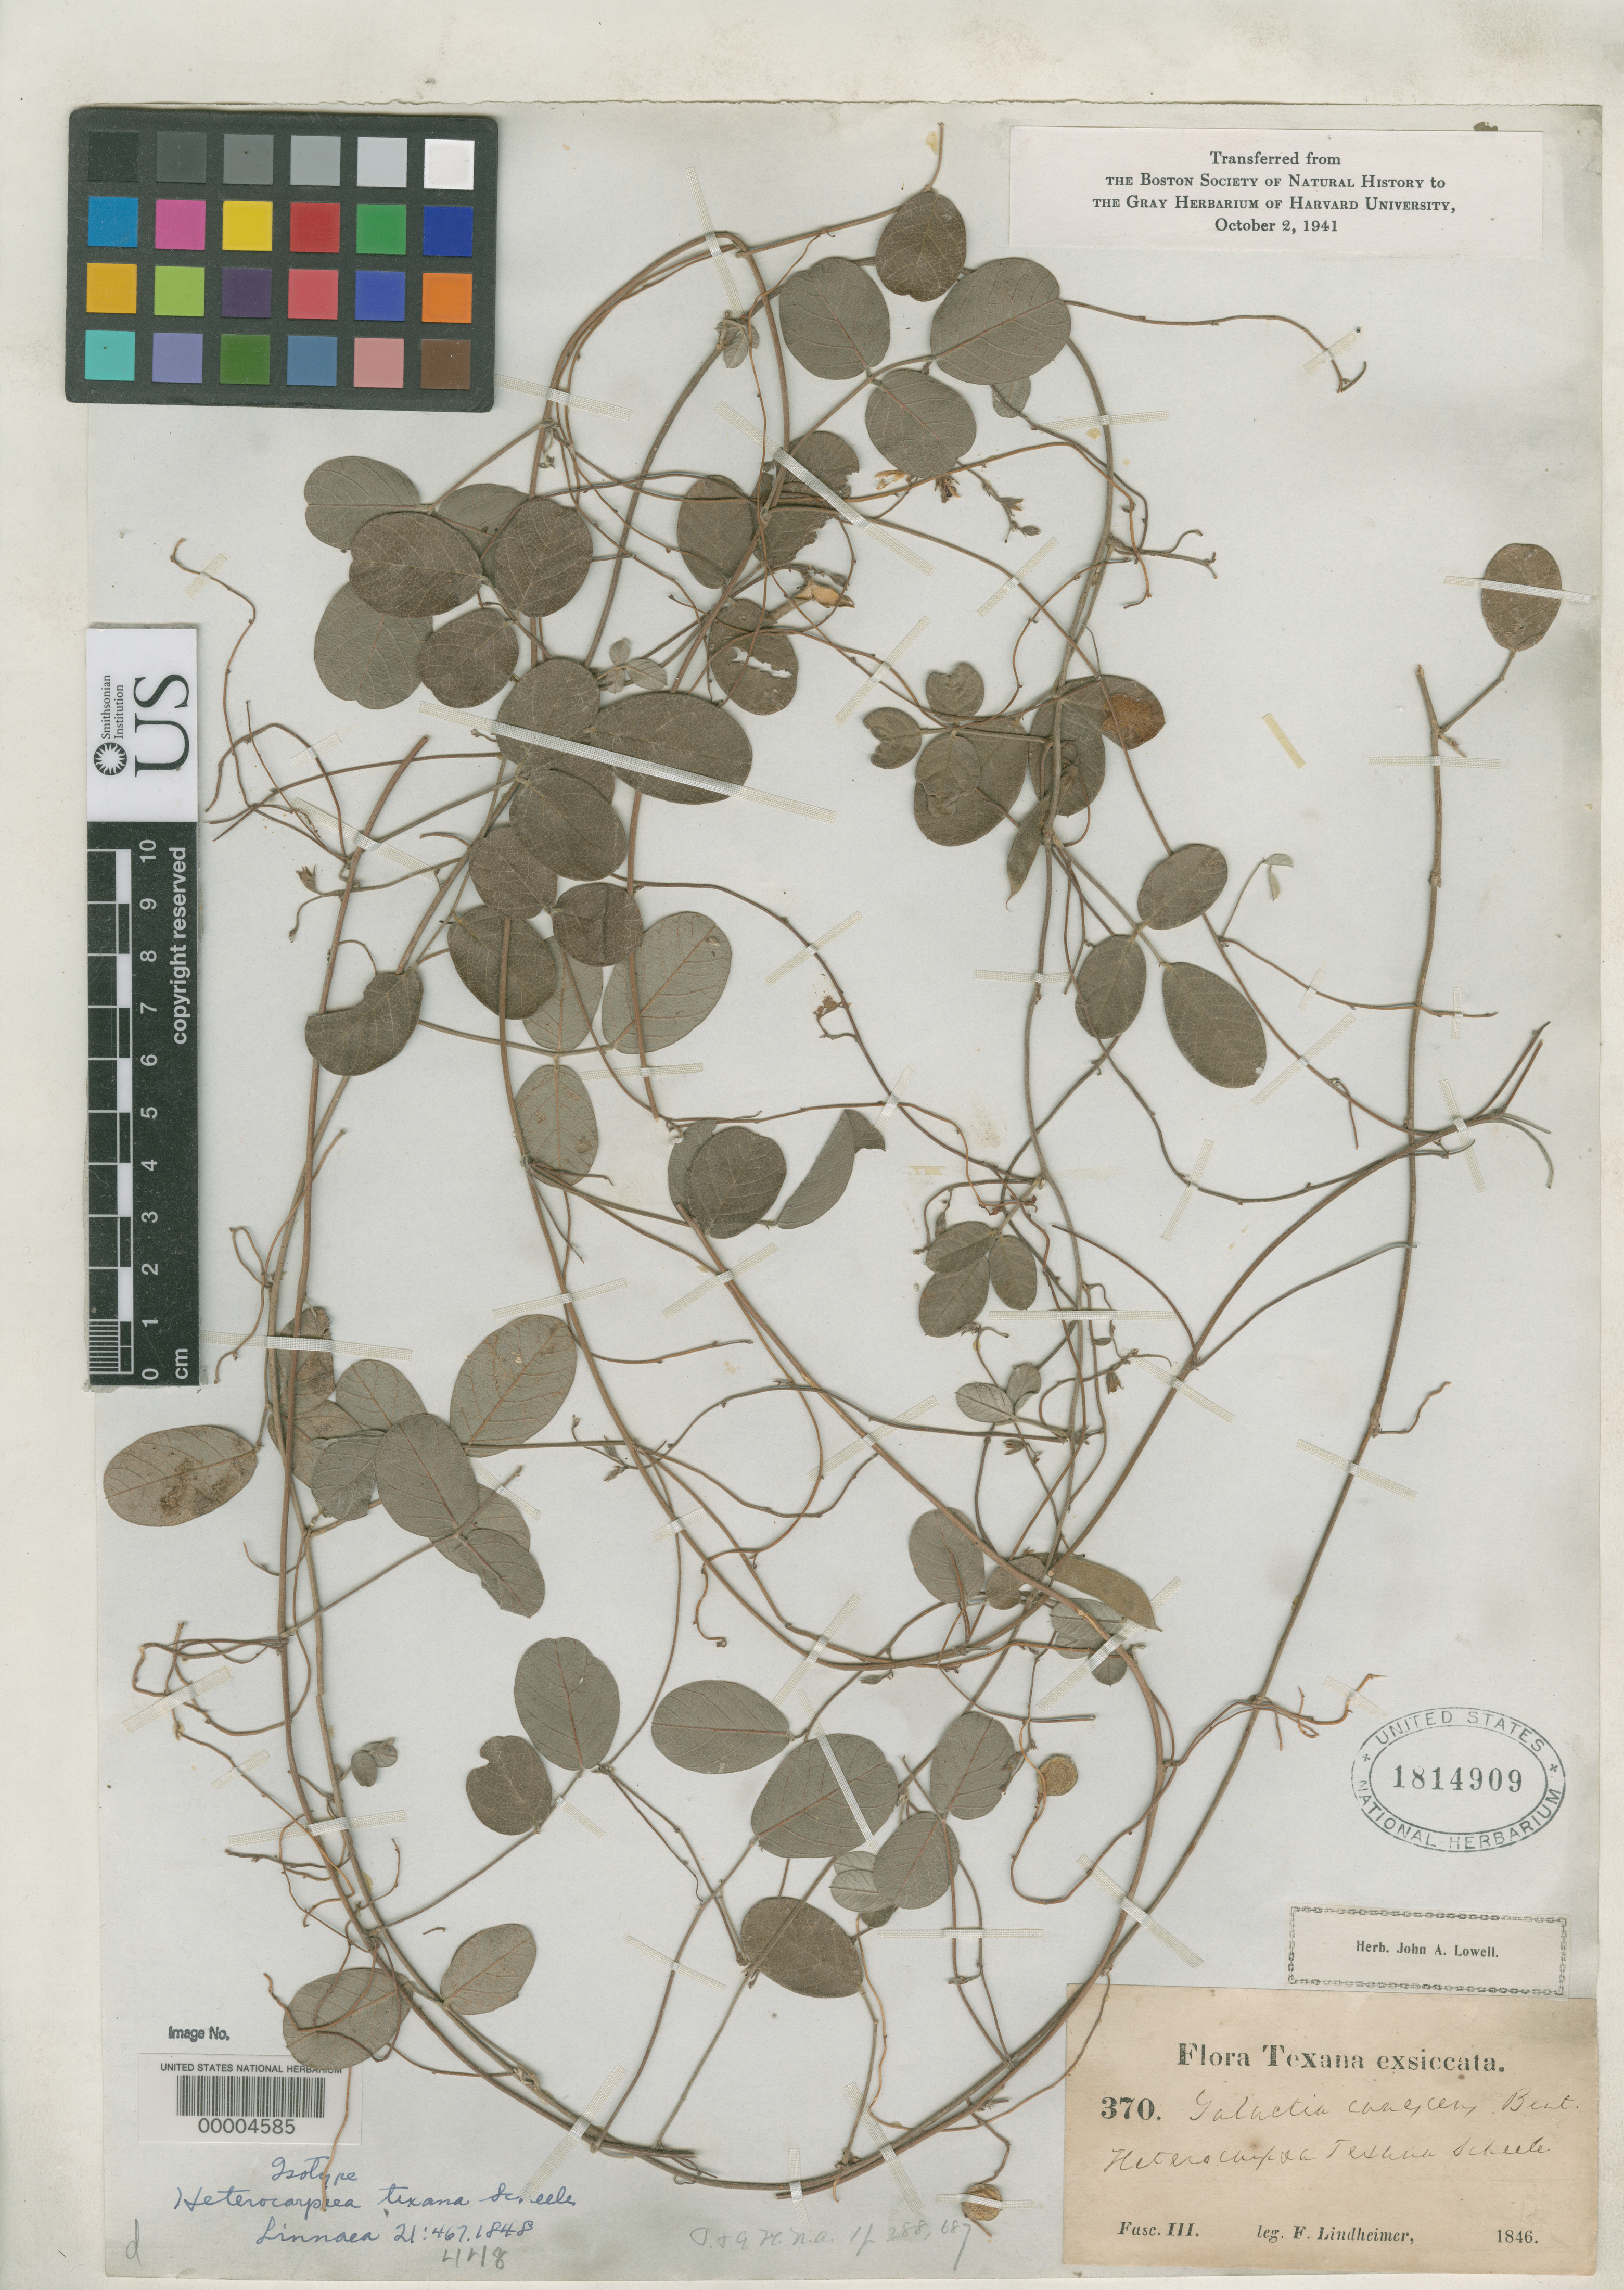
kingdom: Plantae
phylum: Tracheophyta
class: Magnoliopsida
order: Fabales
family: Fabaceae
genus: Heterocarpaea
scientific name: Heterocarpaea texana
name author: Scheele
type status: Type Collection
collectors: F. J. Lindheimer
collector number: III 370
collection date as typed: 1846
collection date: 1846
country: United States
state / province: Texas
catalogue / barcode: US 1814909